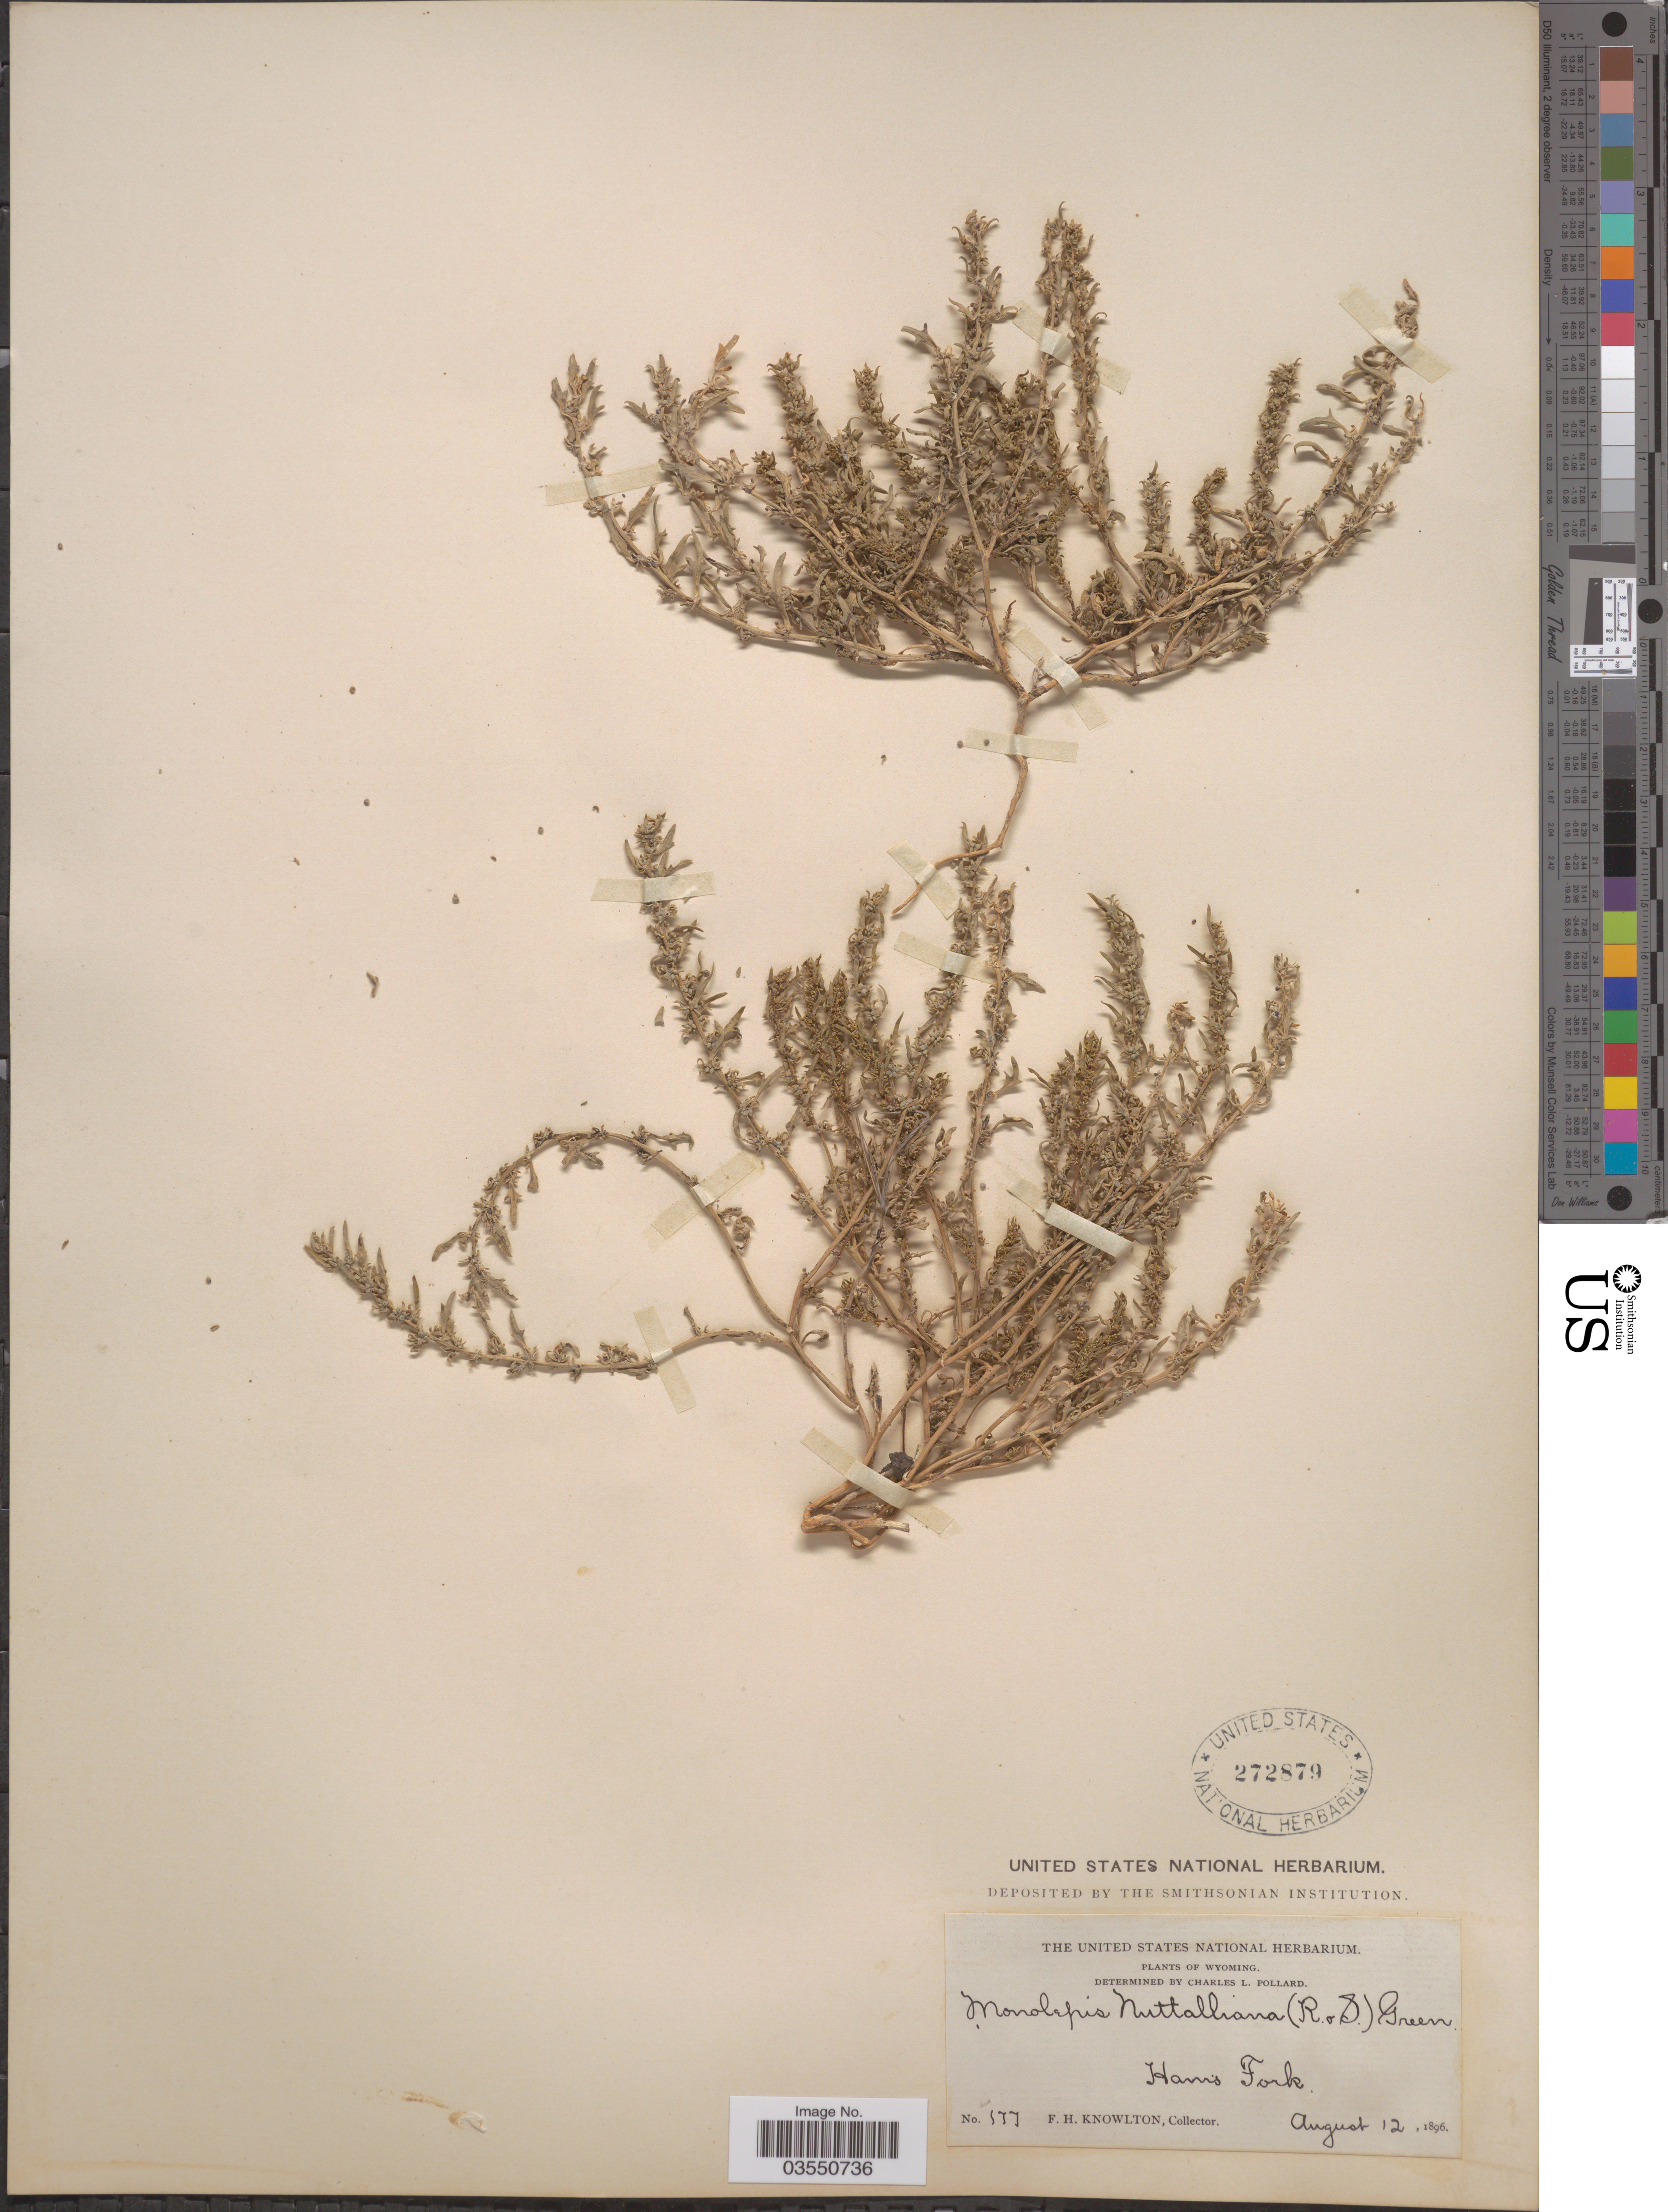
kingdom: Plantae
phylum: Tracheophyta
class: Magnoliopsida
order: Caryophyllales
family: Amaranthaceae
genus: Blitum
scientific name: Blitum nuttallianum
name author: Schult.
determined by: U.S. National Herbarium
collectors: F. H. Knowlton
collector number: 577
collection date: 1896-08-12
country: United States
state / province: Wyoming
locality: Hams Fork.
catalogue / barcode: US 272879